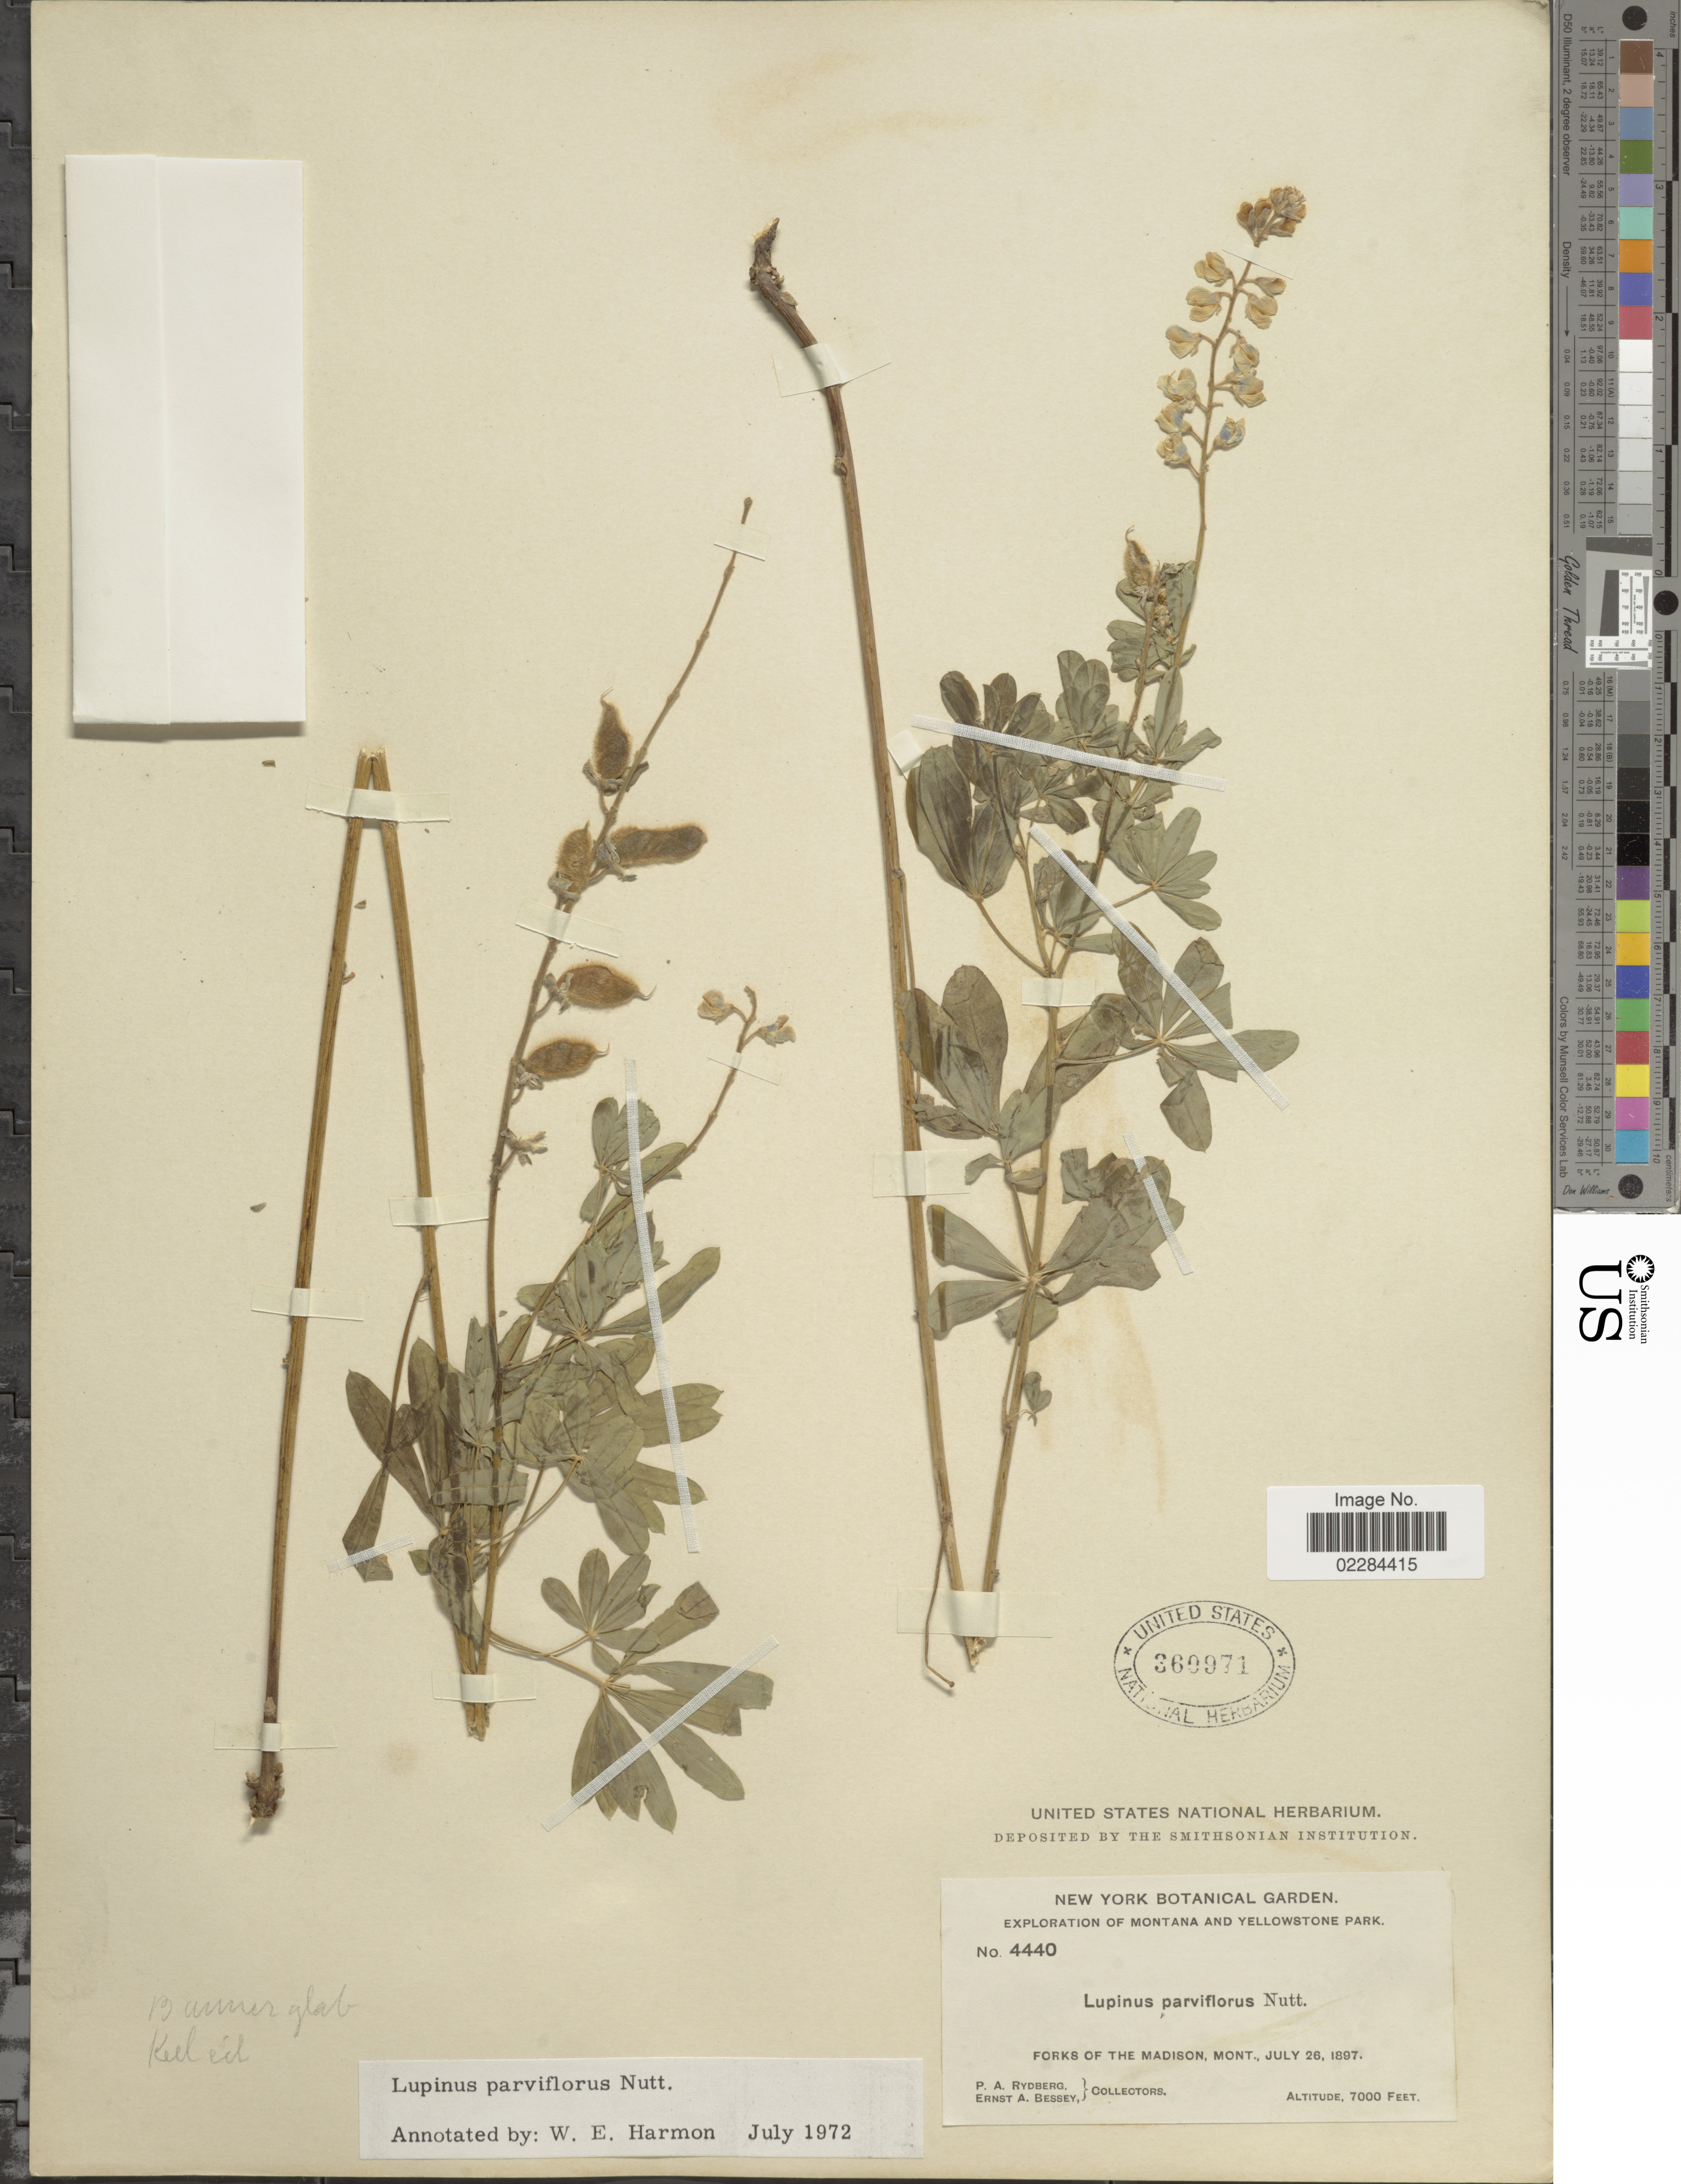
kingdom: Plantae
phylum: Tracheophyta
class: Magnoliopsida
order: Fabales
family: Fabaceae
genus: Lupinus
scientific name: Lupinus argenteus var. parviflorus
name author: (Nutt. ex Hook. & Arn.) C.L. Hitchc.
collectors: P. A. Rydberg & E. A. Bessey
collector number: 4440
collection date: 1897-07-26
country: United States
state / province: Montana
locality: Yellowstone Park. Forks of Madison, Mont.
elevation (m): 2134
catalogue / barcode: US 360971